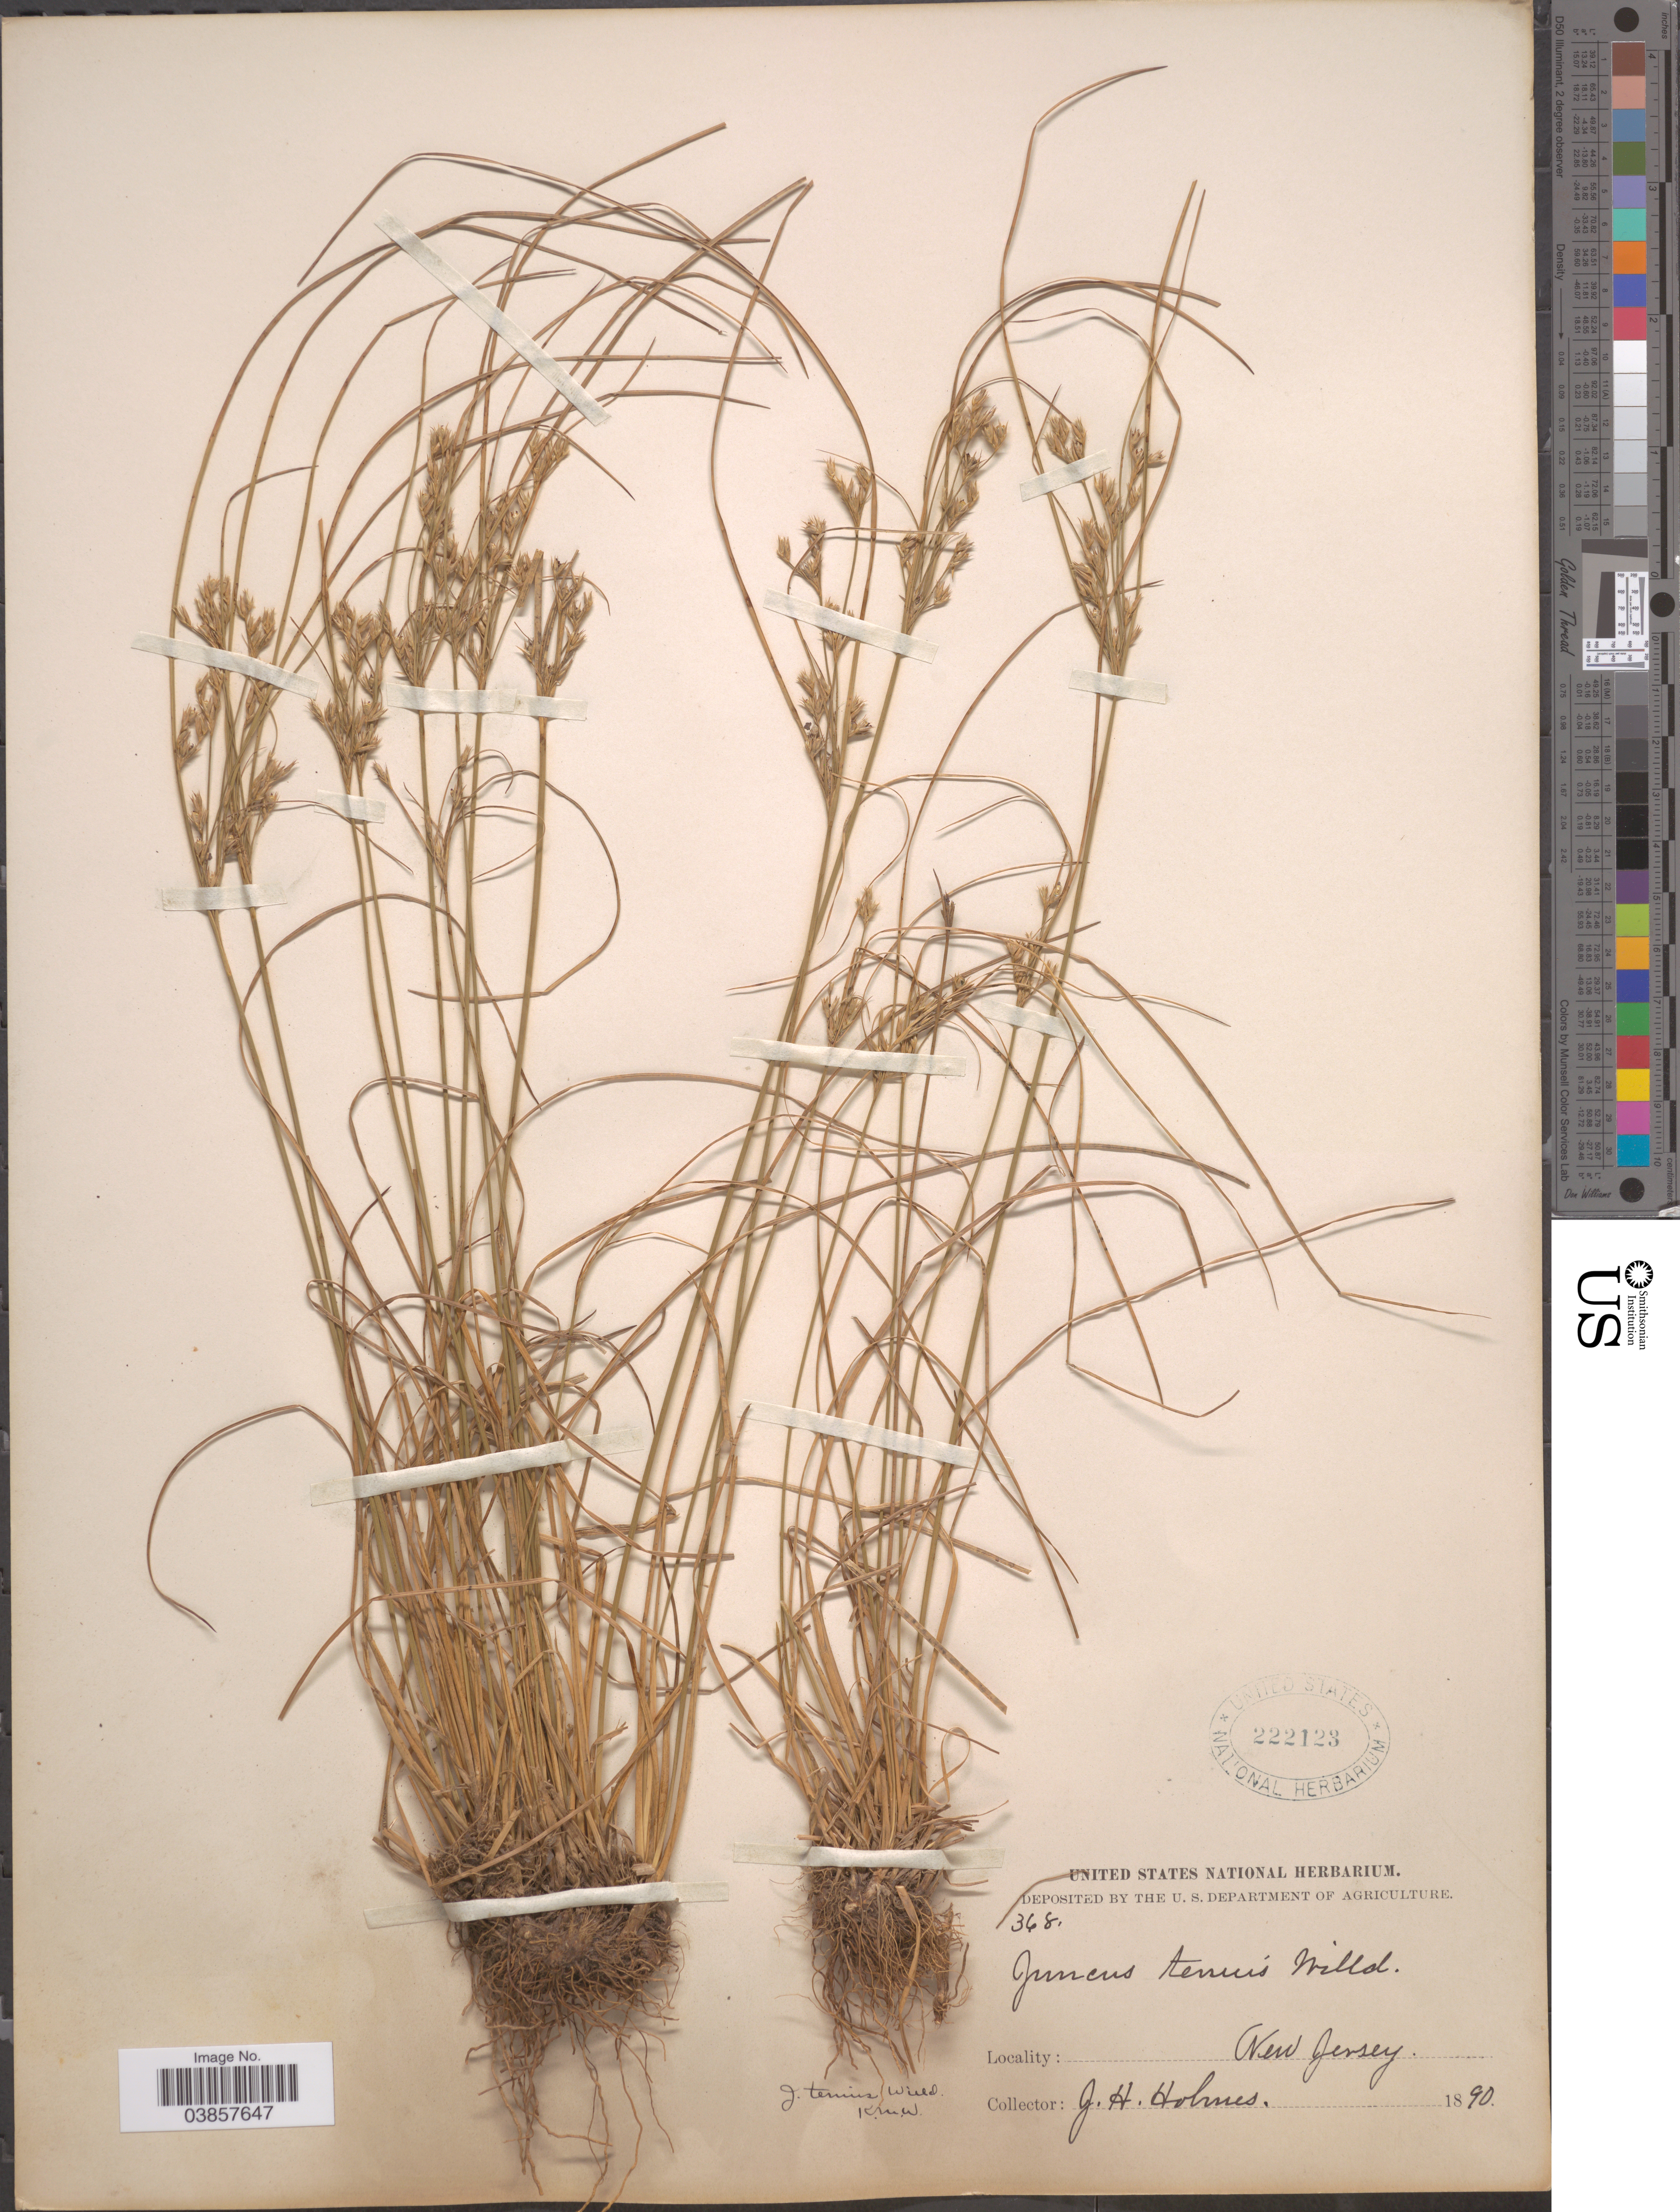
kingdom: Plantae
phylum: Tracheophyta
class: Liliopsida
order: Poales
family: Juncaceae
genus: Juncus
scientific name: Juncus tenuis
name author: Willd.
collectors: J. Holmes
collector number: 368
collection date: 1890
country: United States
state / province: New Jersey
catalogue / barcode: US 222123